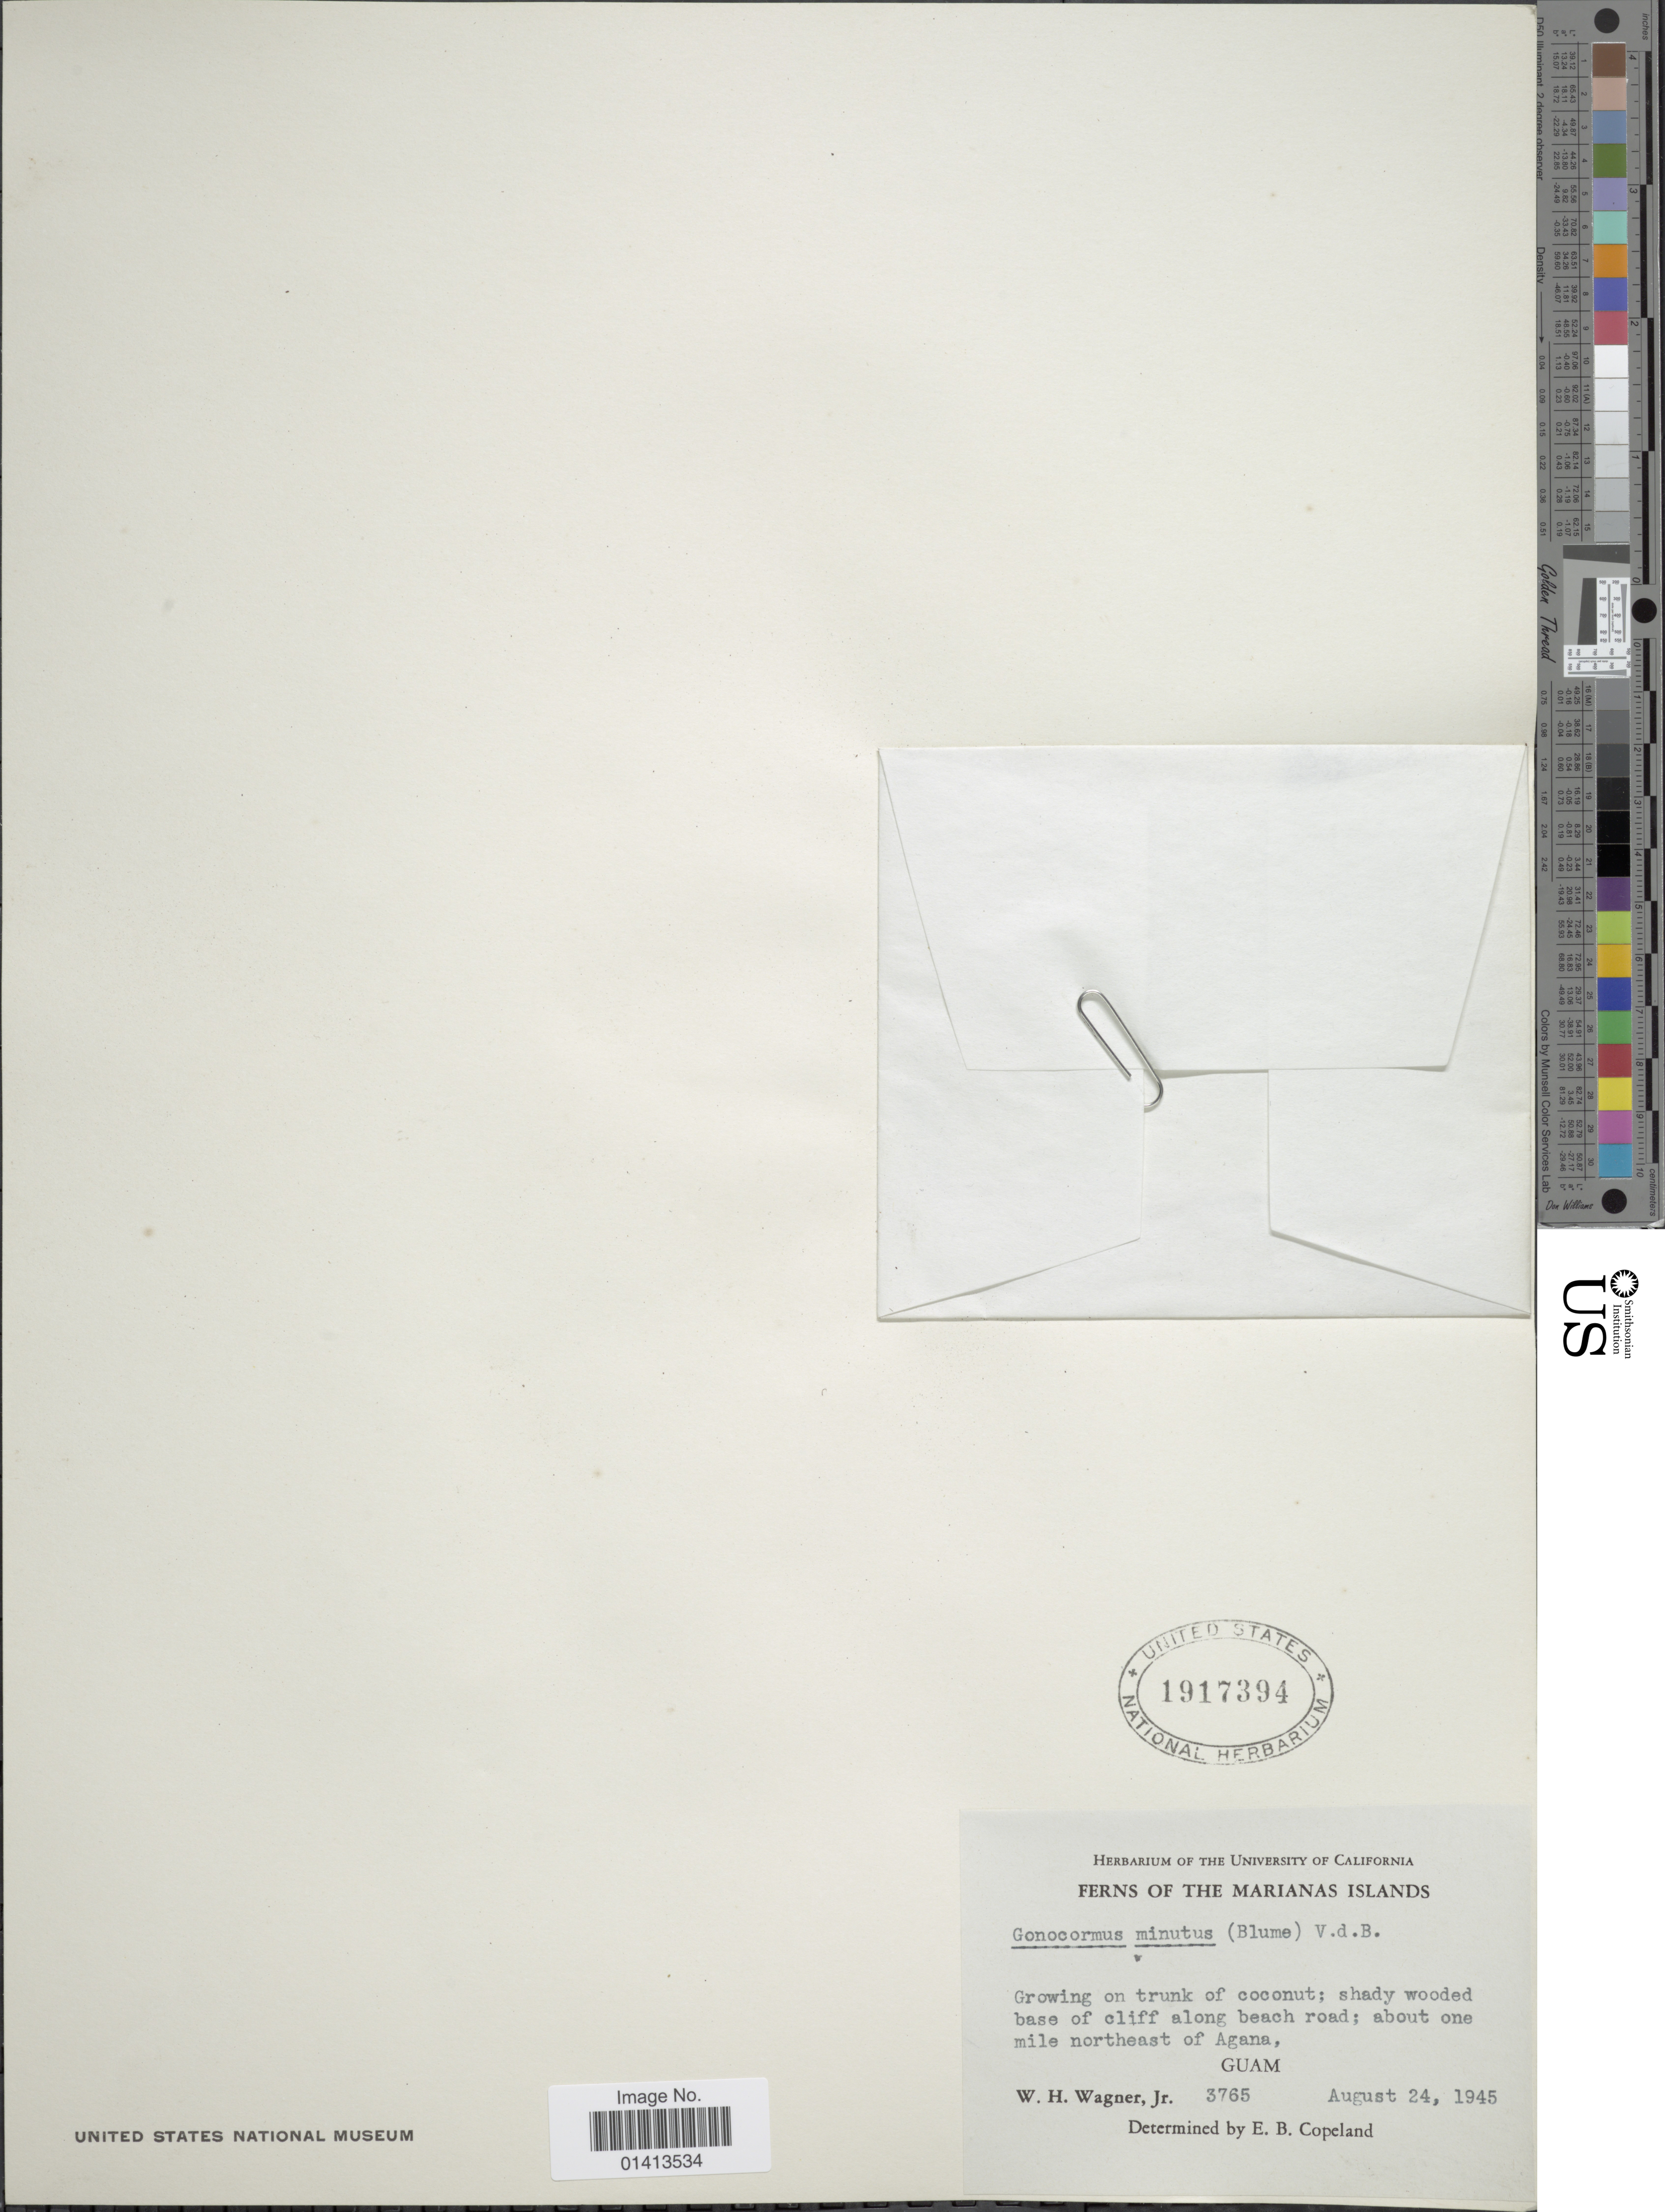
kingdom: Plantae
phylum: Tracheophyta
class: Polypodiopsida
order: Hymenophyllales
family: Hymenophyllaceae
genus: Crepidomanes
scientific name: Crepidomanes minutum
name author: (Blume) K. Iwats.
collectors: W. H. Wagner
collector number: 3765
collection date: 1945-08-24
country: Guam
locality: The Mariana Islands, about one mile northeast of Agana, Guam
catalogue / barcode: US 1917394